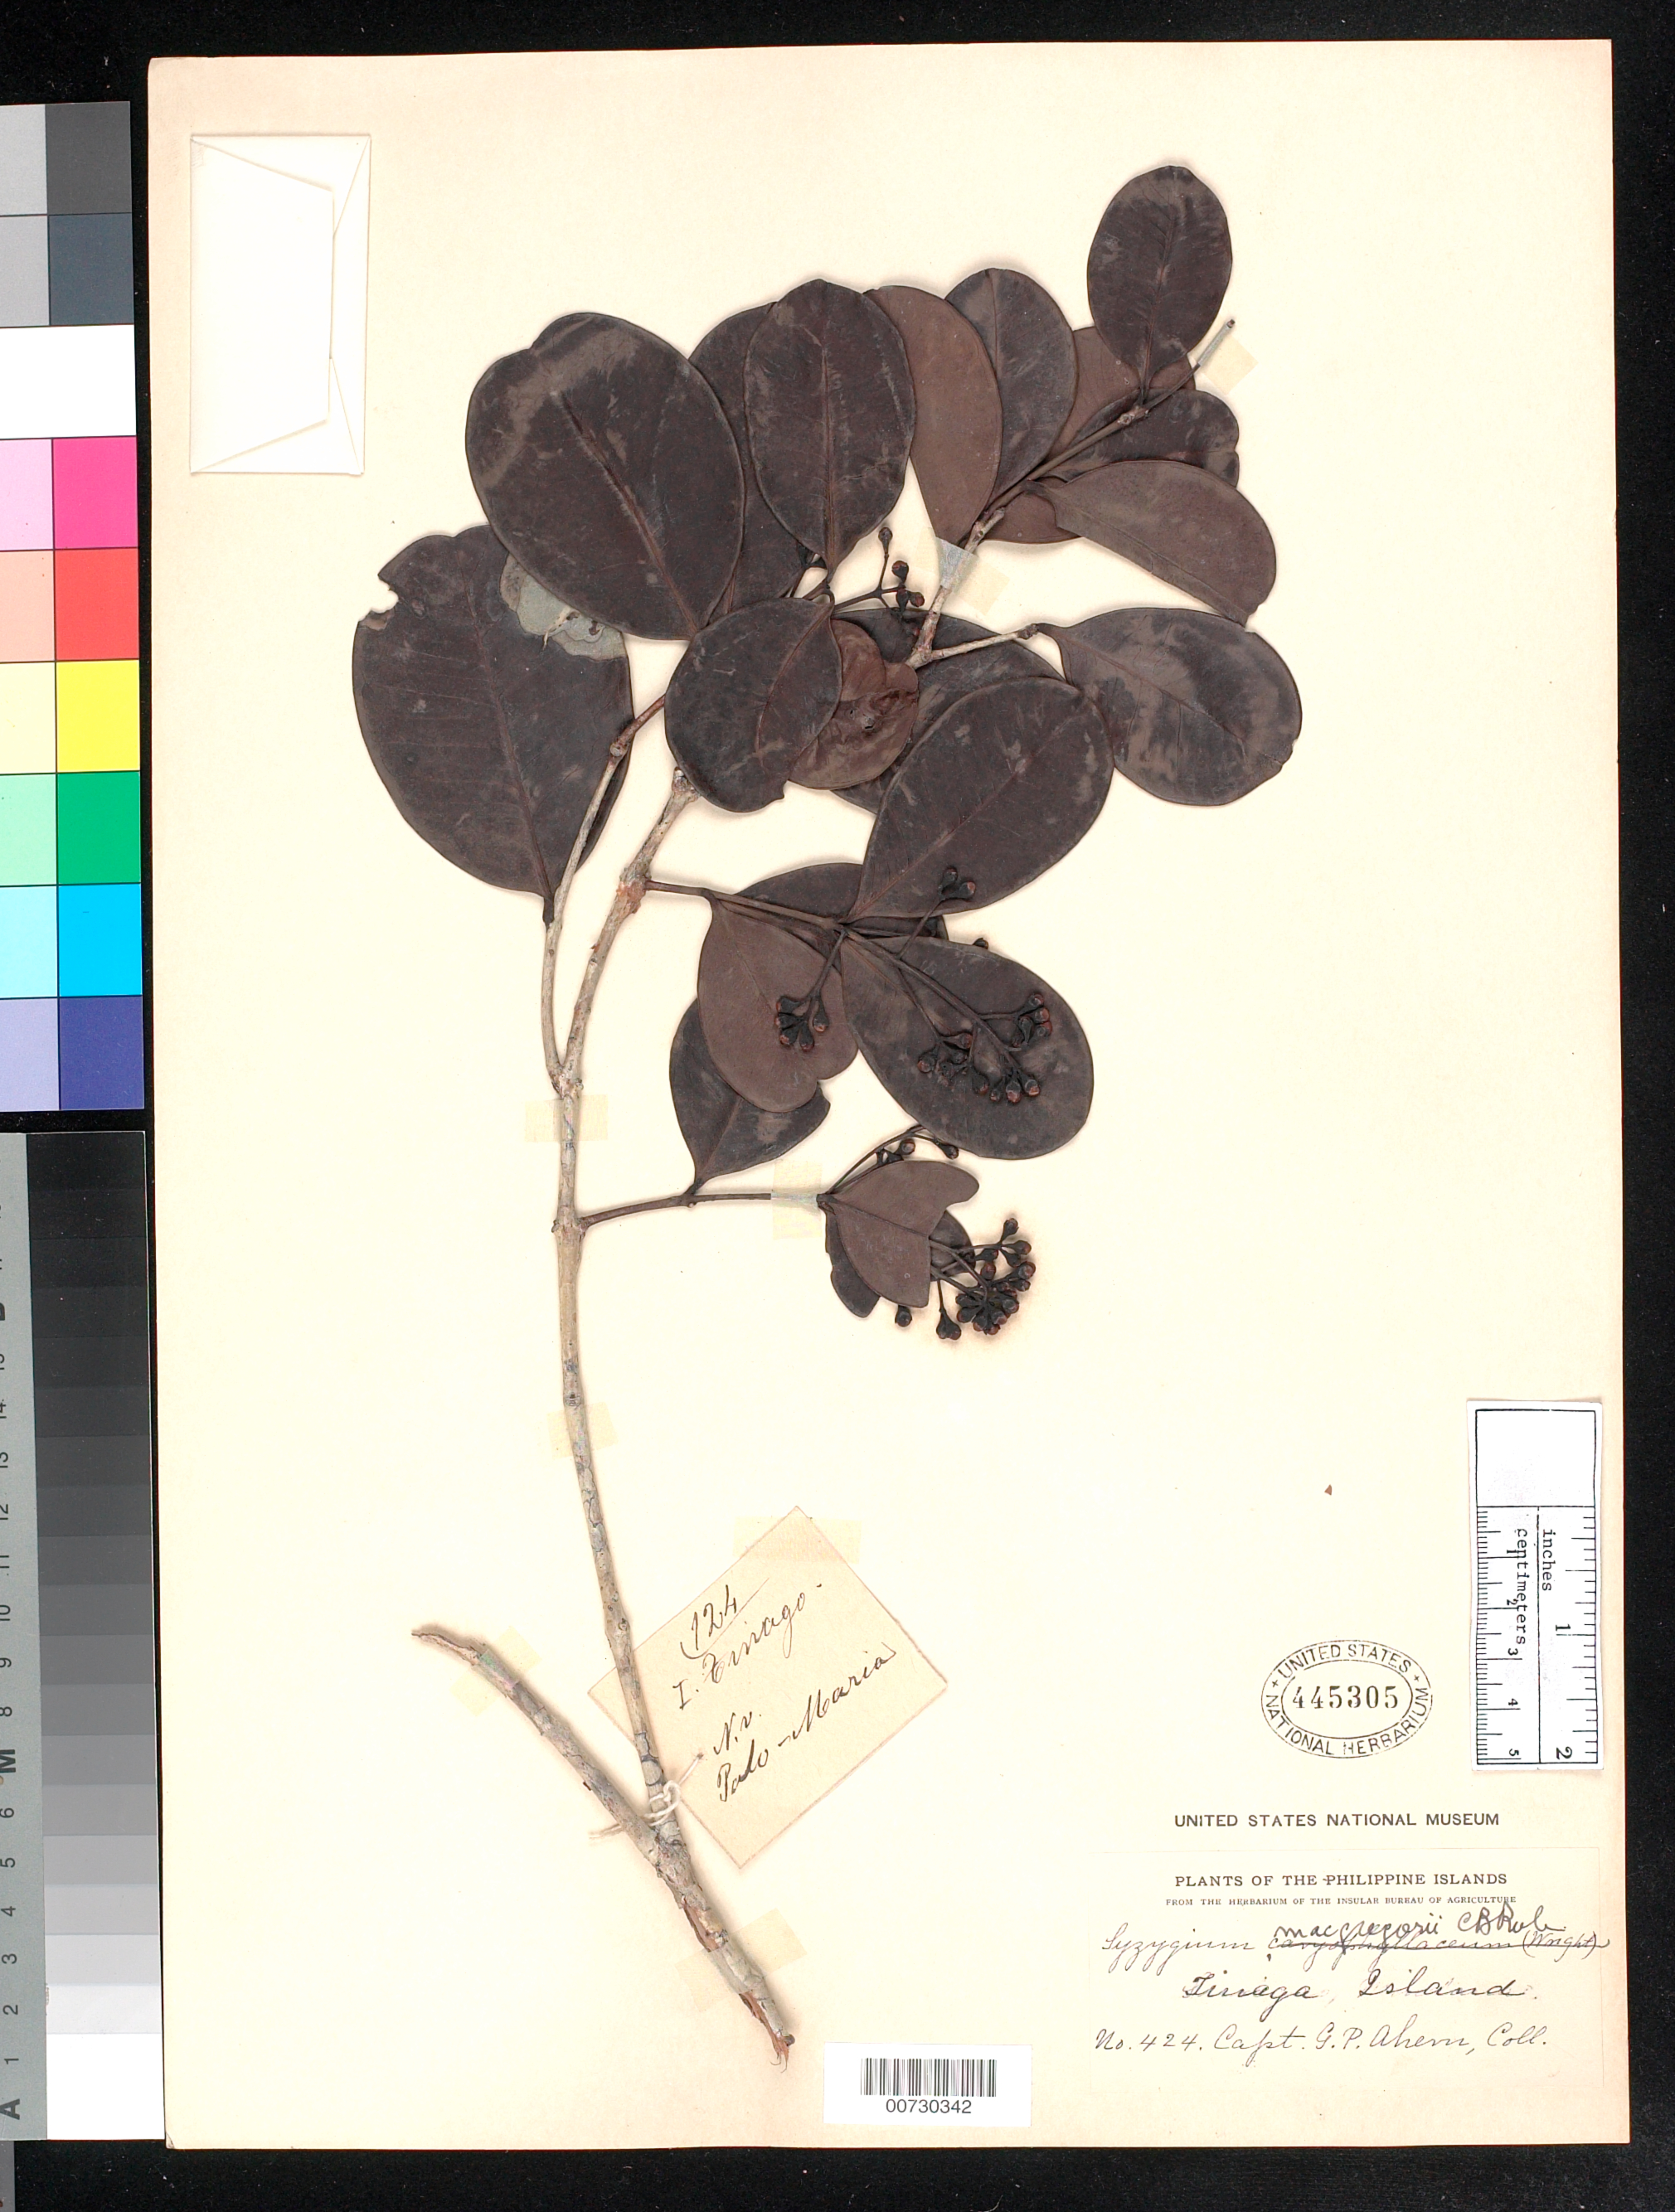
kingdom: Plantae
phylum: Tracheophyta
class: Magnoliopsida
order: Myrtales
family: Myrtaceae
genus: Syzygium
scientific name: Syzygium macgregorii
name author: (Merr.) Merr.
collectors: G. Ahern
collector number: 424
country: Philippines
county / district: Tinago Island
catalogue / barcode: US 445305